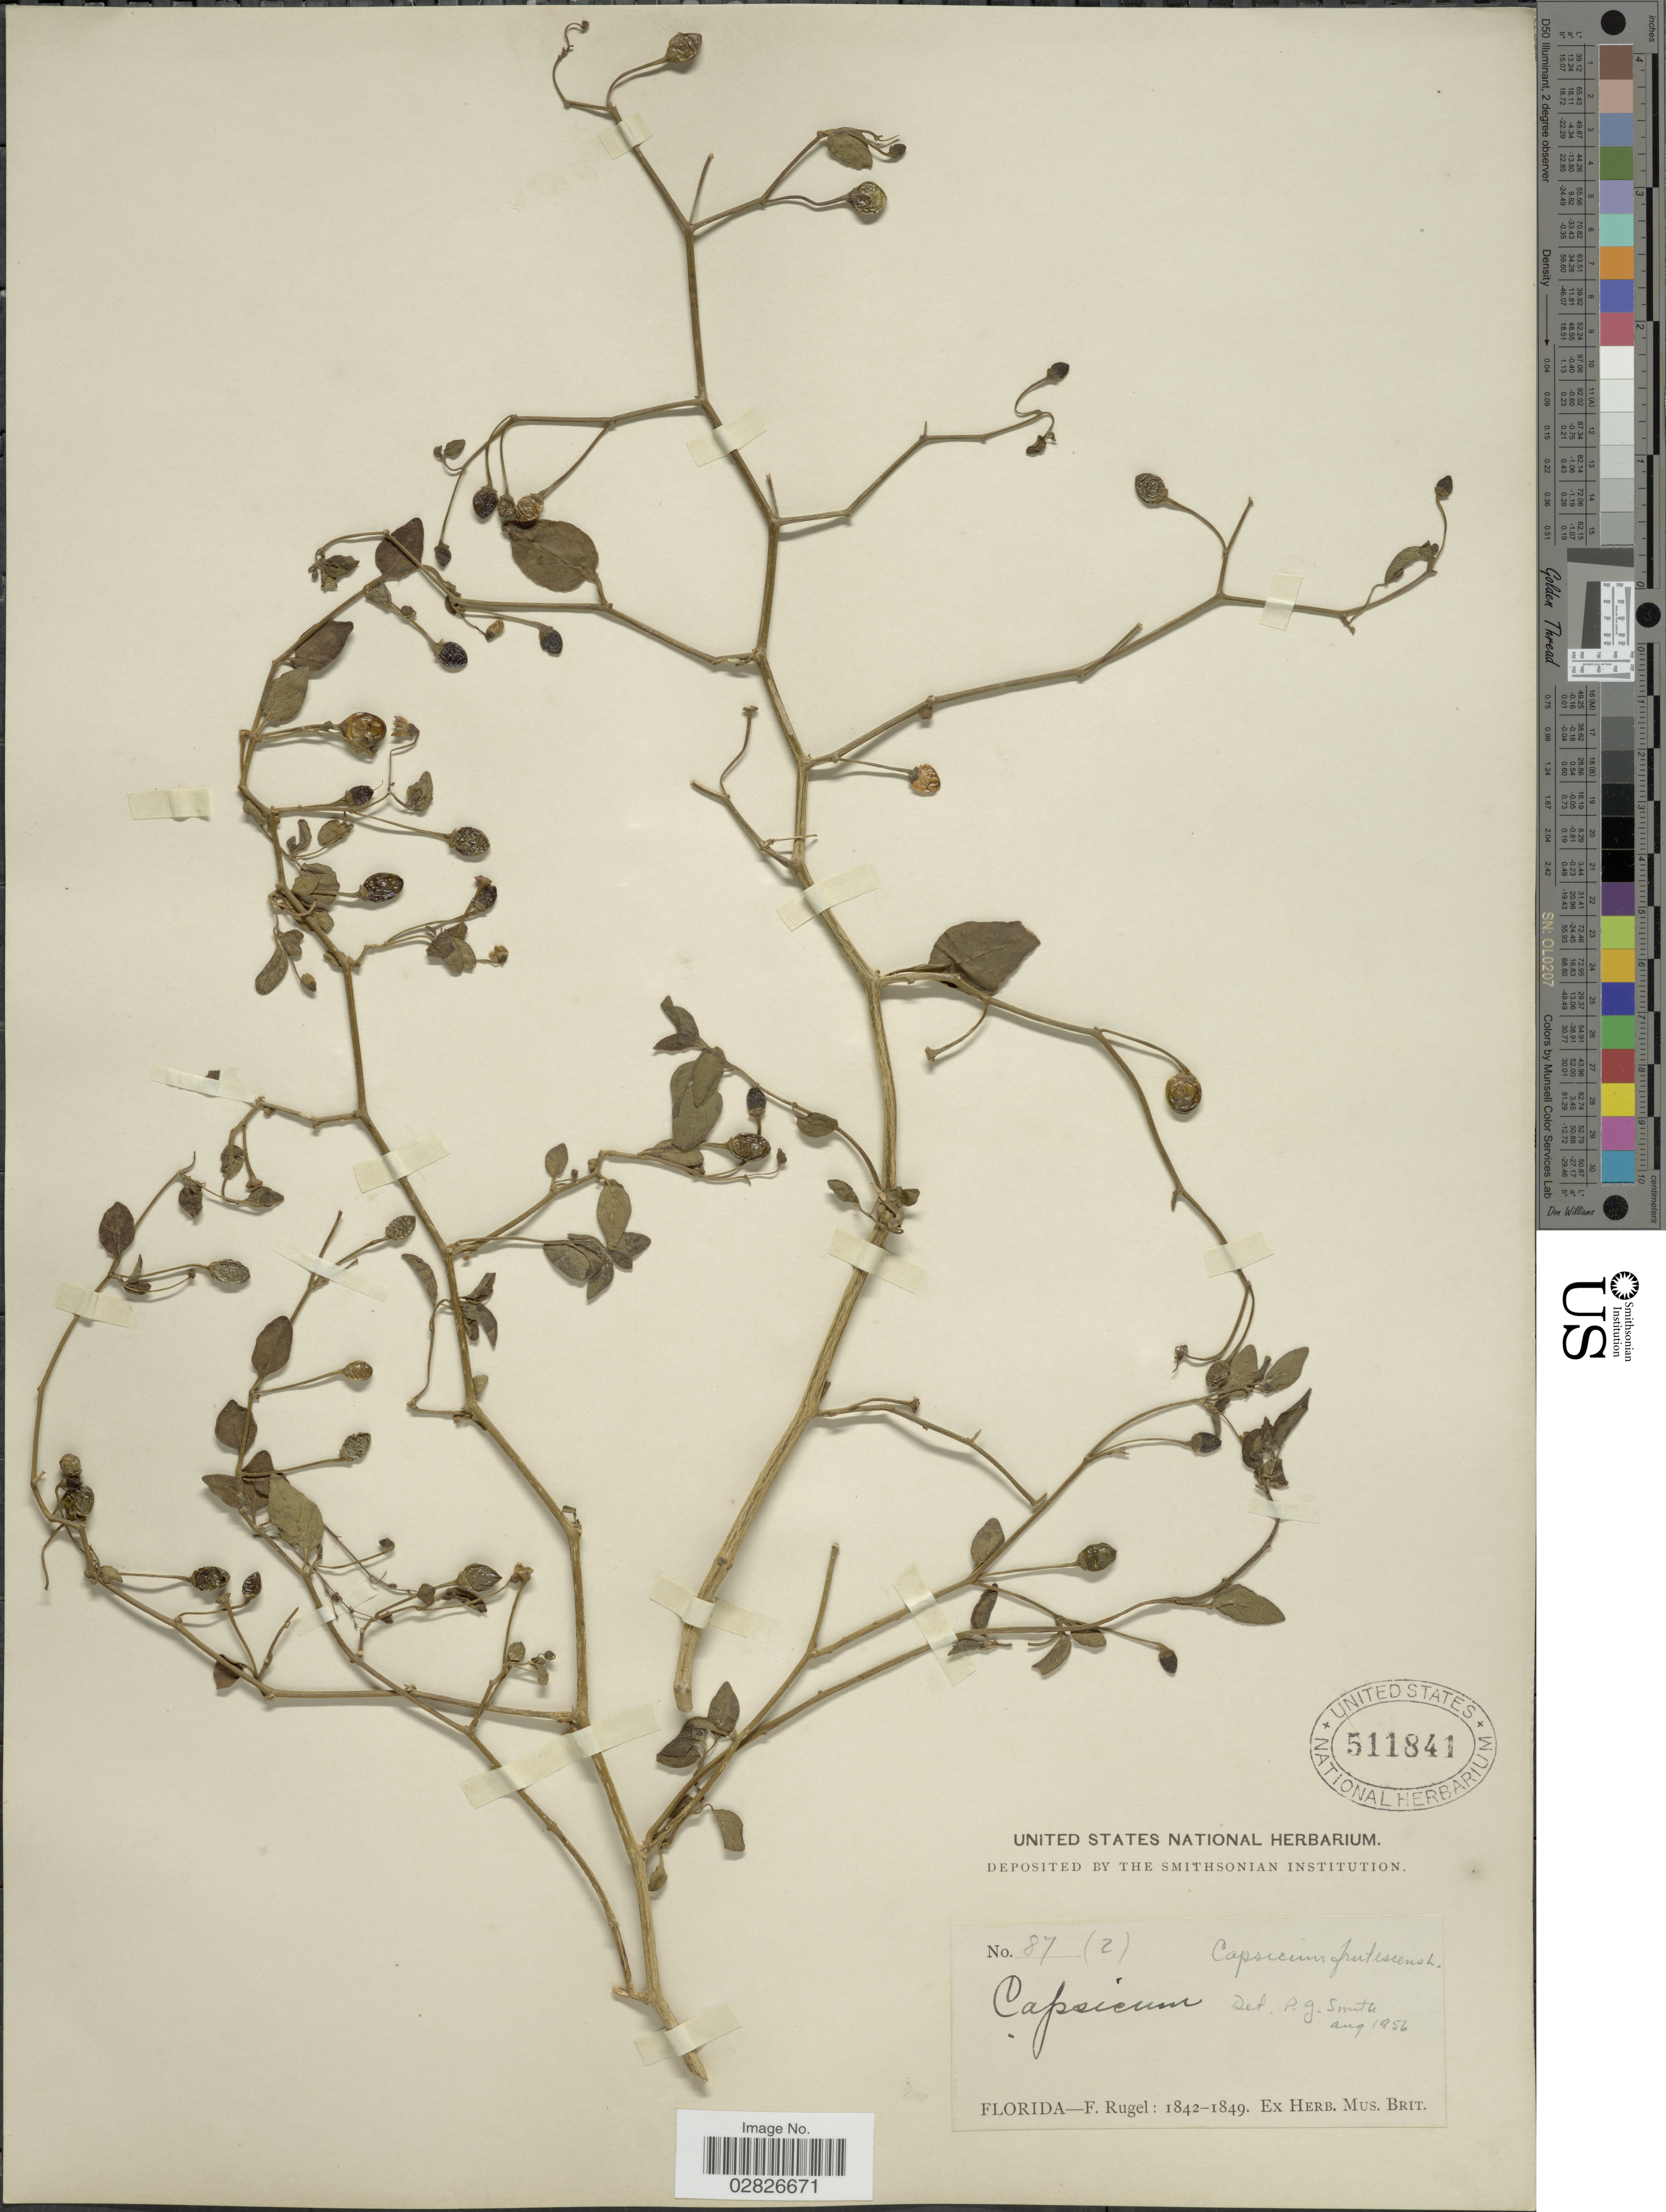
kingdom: Plantae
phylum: Tracheophyta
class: Magnoliopsida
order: Solanales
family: Solanaceae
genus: Capsicum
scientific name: Capsicum frutescens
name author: L.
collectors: F. Rugel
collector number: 87(2)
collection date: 1842/1849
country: United States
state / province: Florida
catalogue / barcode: US 511841